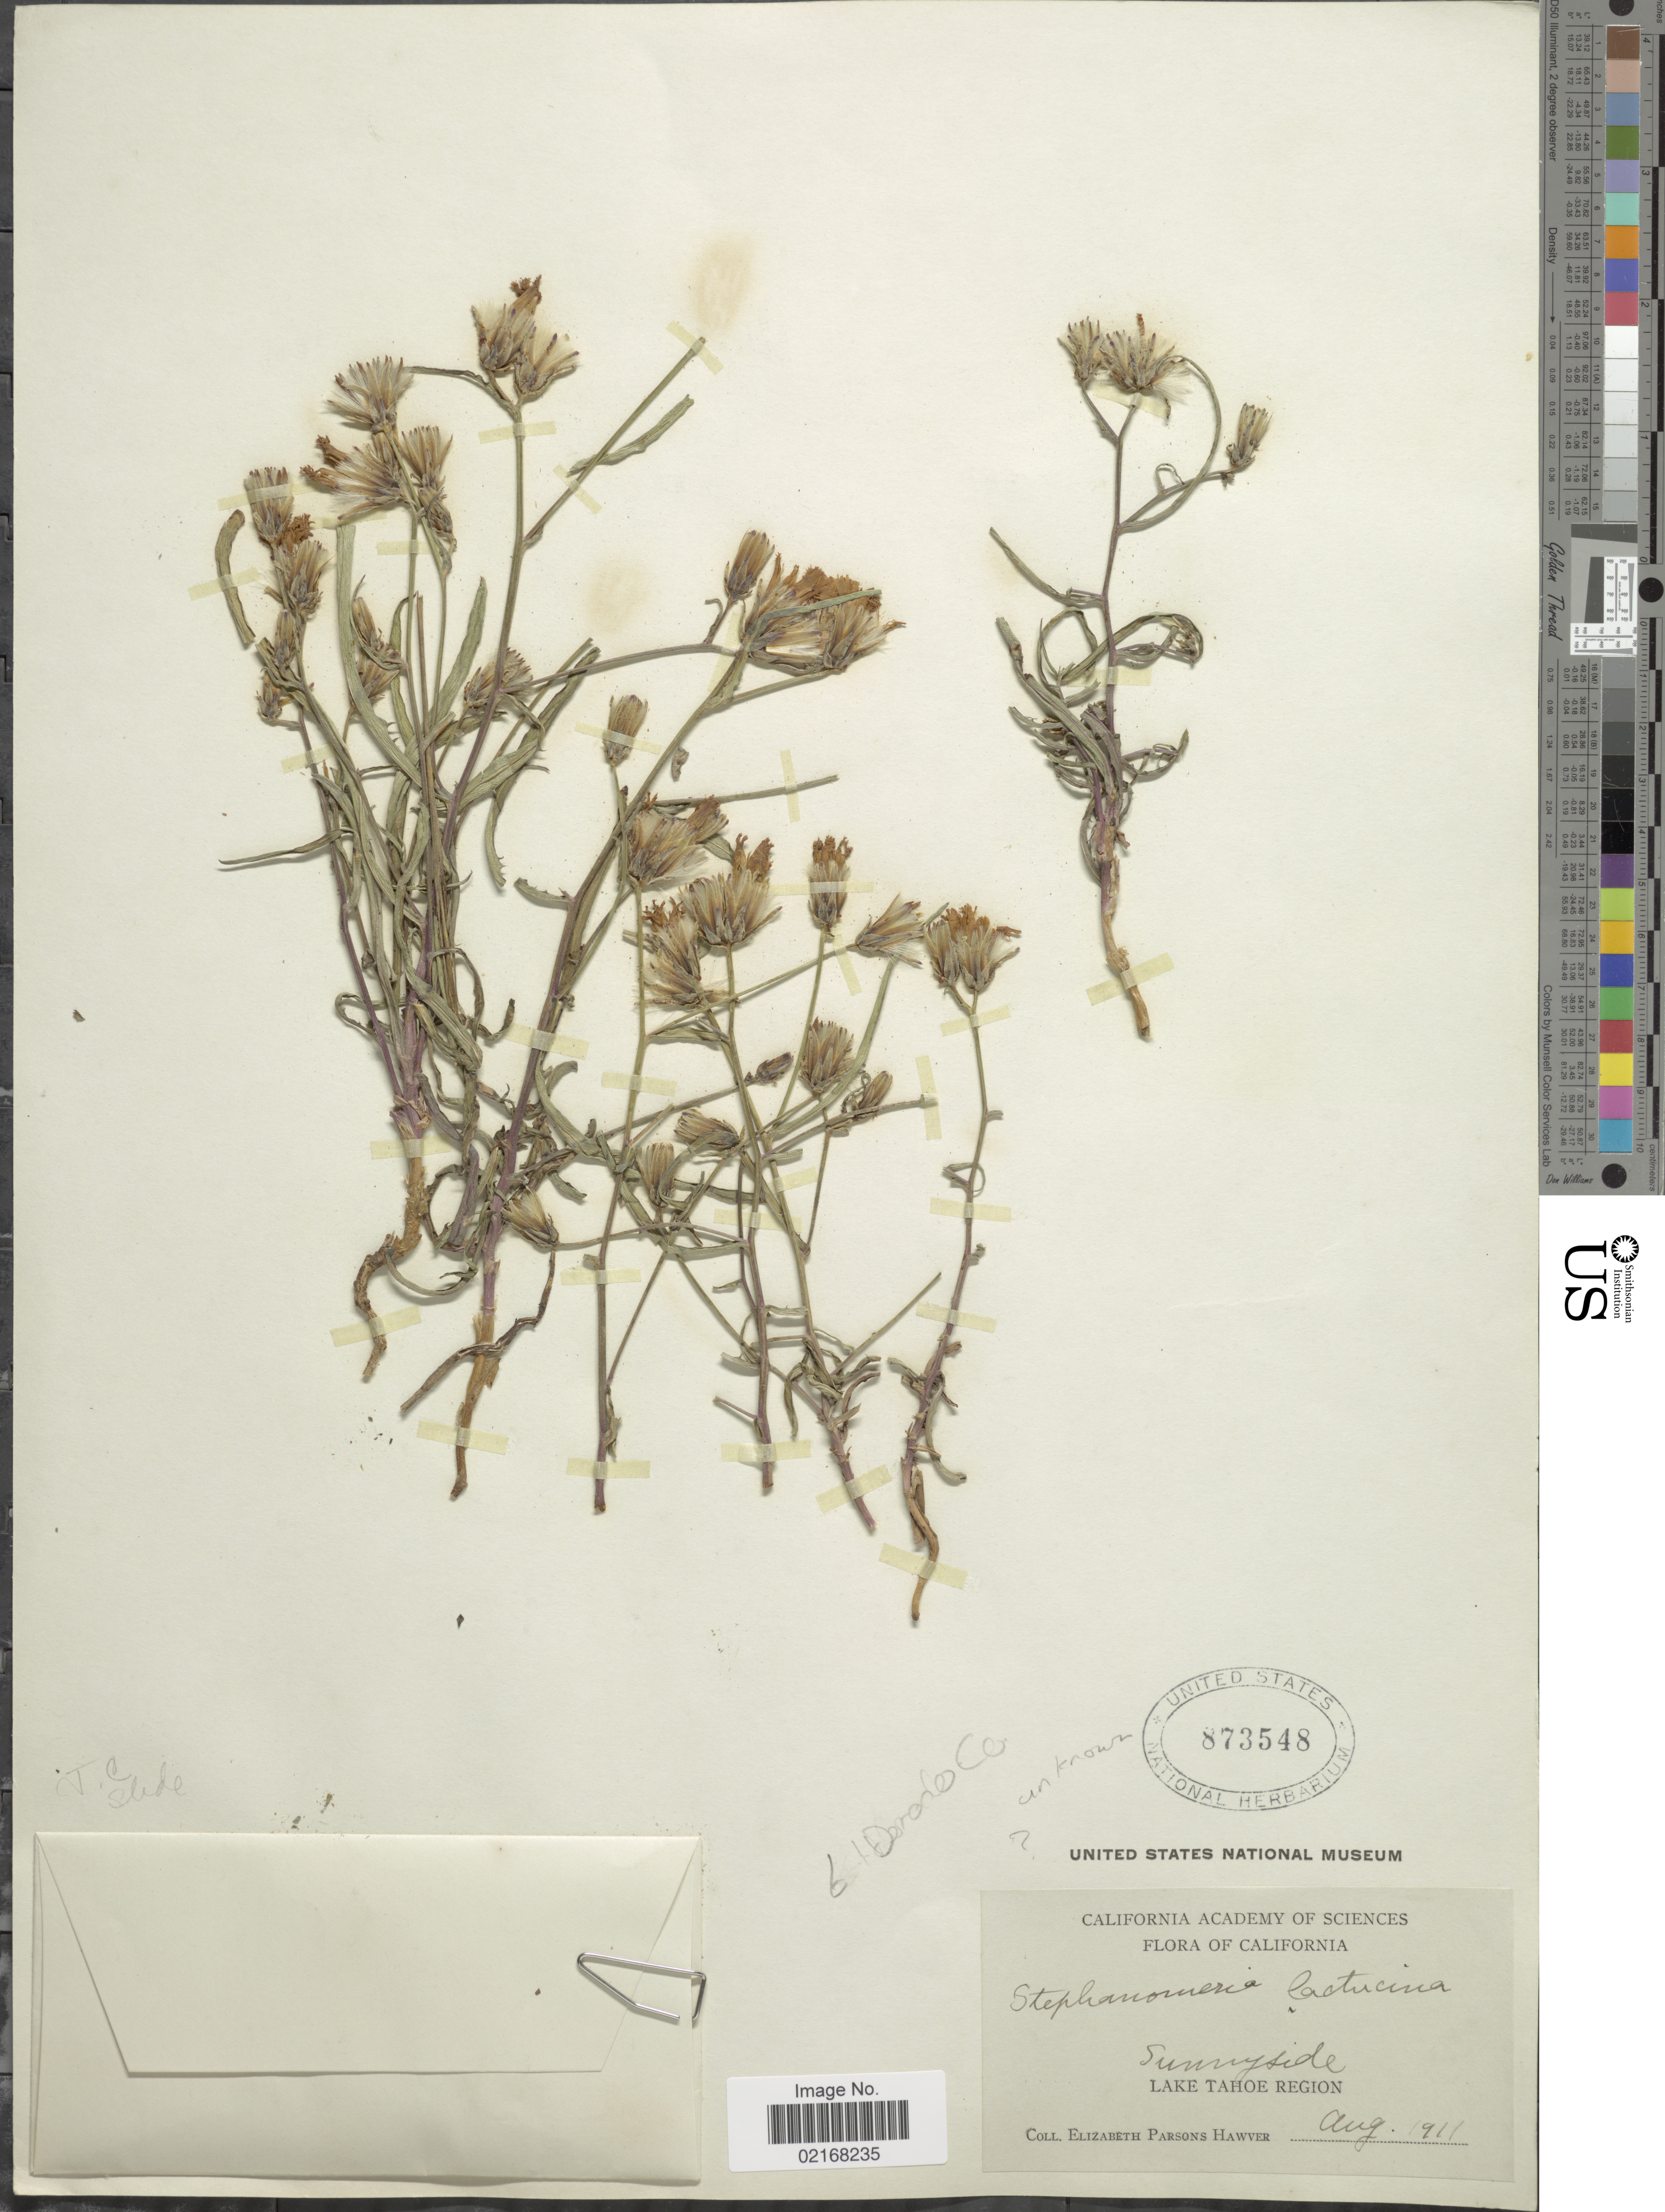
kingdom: Plantae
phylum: Tracheophyta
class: Magnoliopsida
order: Asterales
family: Asteraceae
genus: Stephanomeria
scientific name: Stephanomeria lactucina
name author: A. Gray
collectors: E. Hawver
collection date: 1911-08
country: United States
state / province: California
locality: Sunnyside. Lake Tahoe Region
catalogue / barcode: US 873548